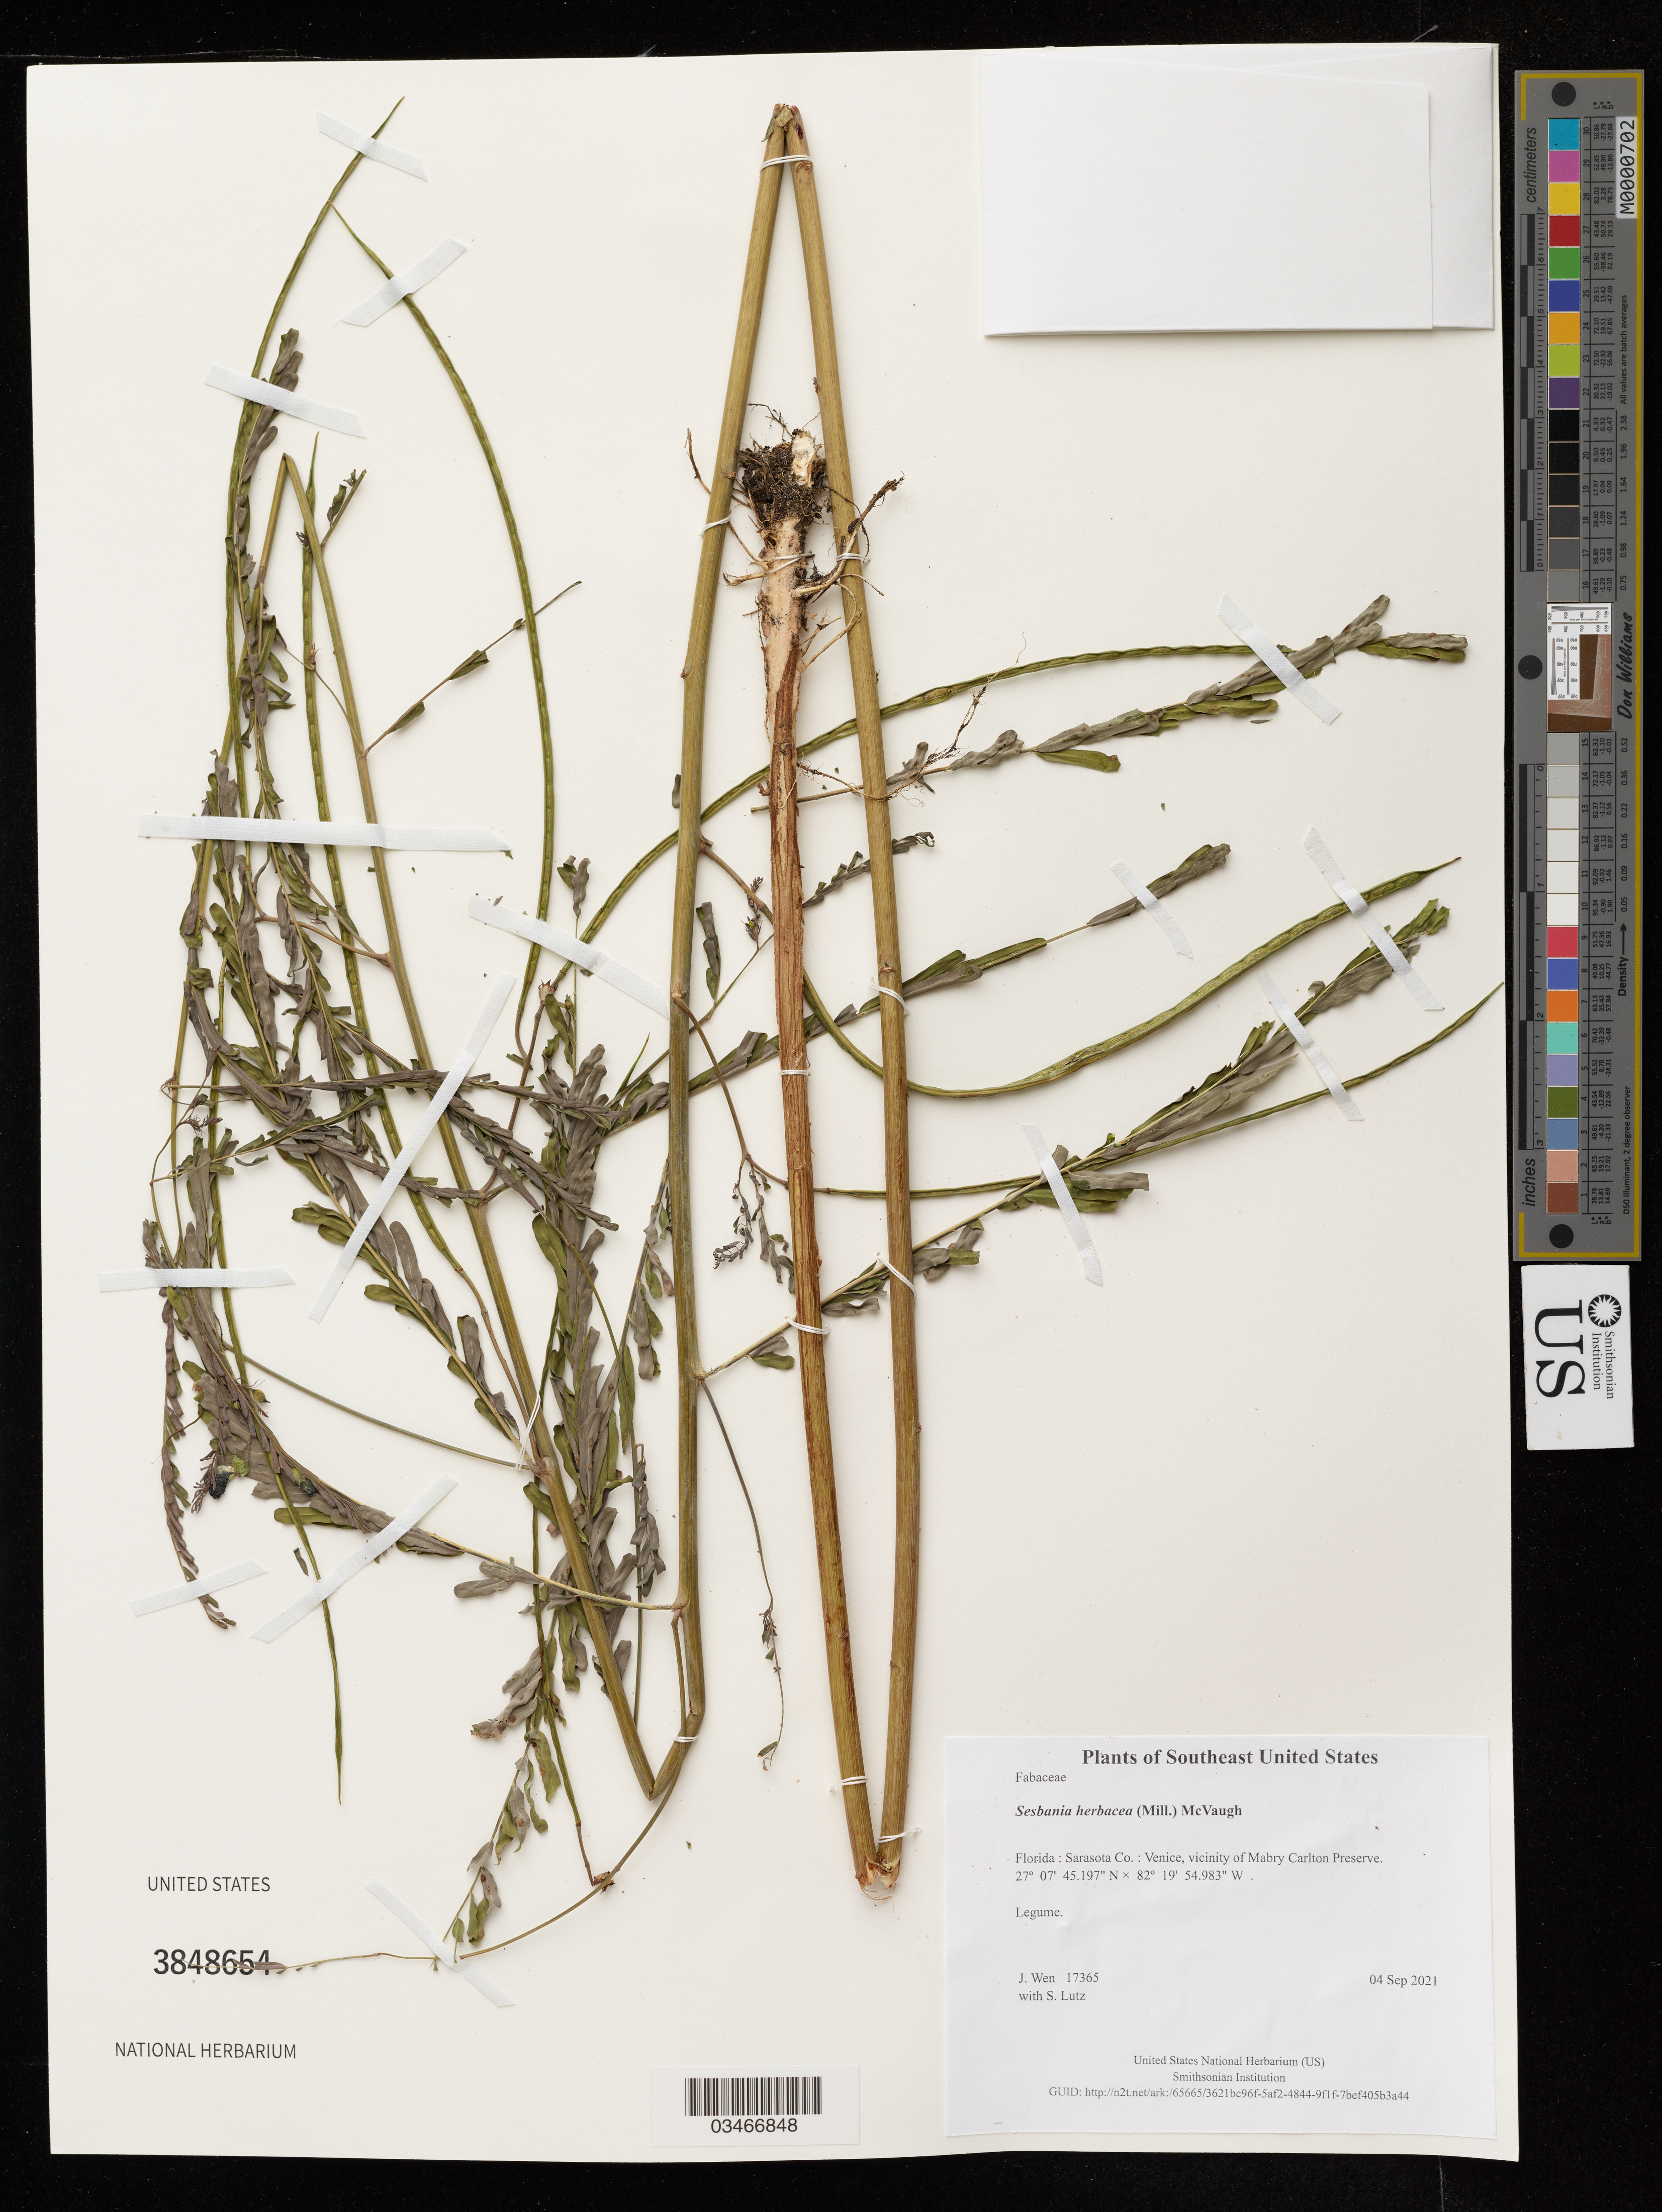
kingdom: Plantae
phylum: Tracheophyta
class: Magnoliopsida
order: Fabales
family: Fabaceae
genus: Sesbania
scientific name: Sesbania herbacea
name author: (Mill.) McVaugh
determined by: Wen, Jun, (BOT), Smithsonian Institution - National Museum of Natural History (UNITED STATES)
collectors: J. Wen & S. Lutz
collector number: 17365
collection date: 2021-09-04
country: United States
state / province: Florida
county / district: Sarasota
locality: Venice, vicinity of Mabry Carlton Preserve.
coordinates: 27.1292213 N, 82.3319398 W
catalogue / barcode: US 3848654